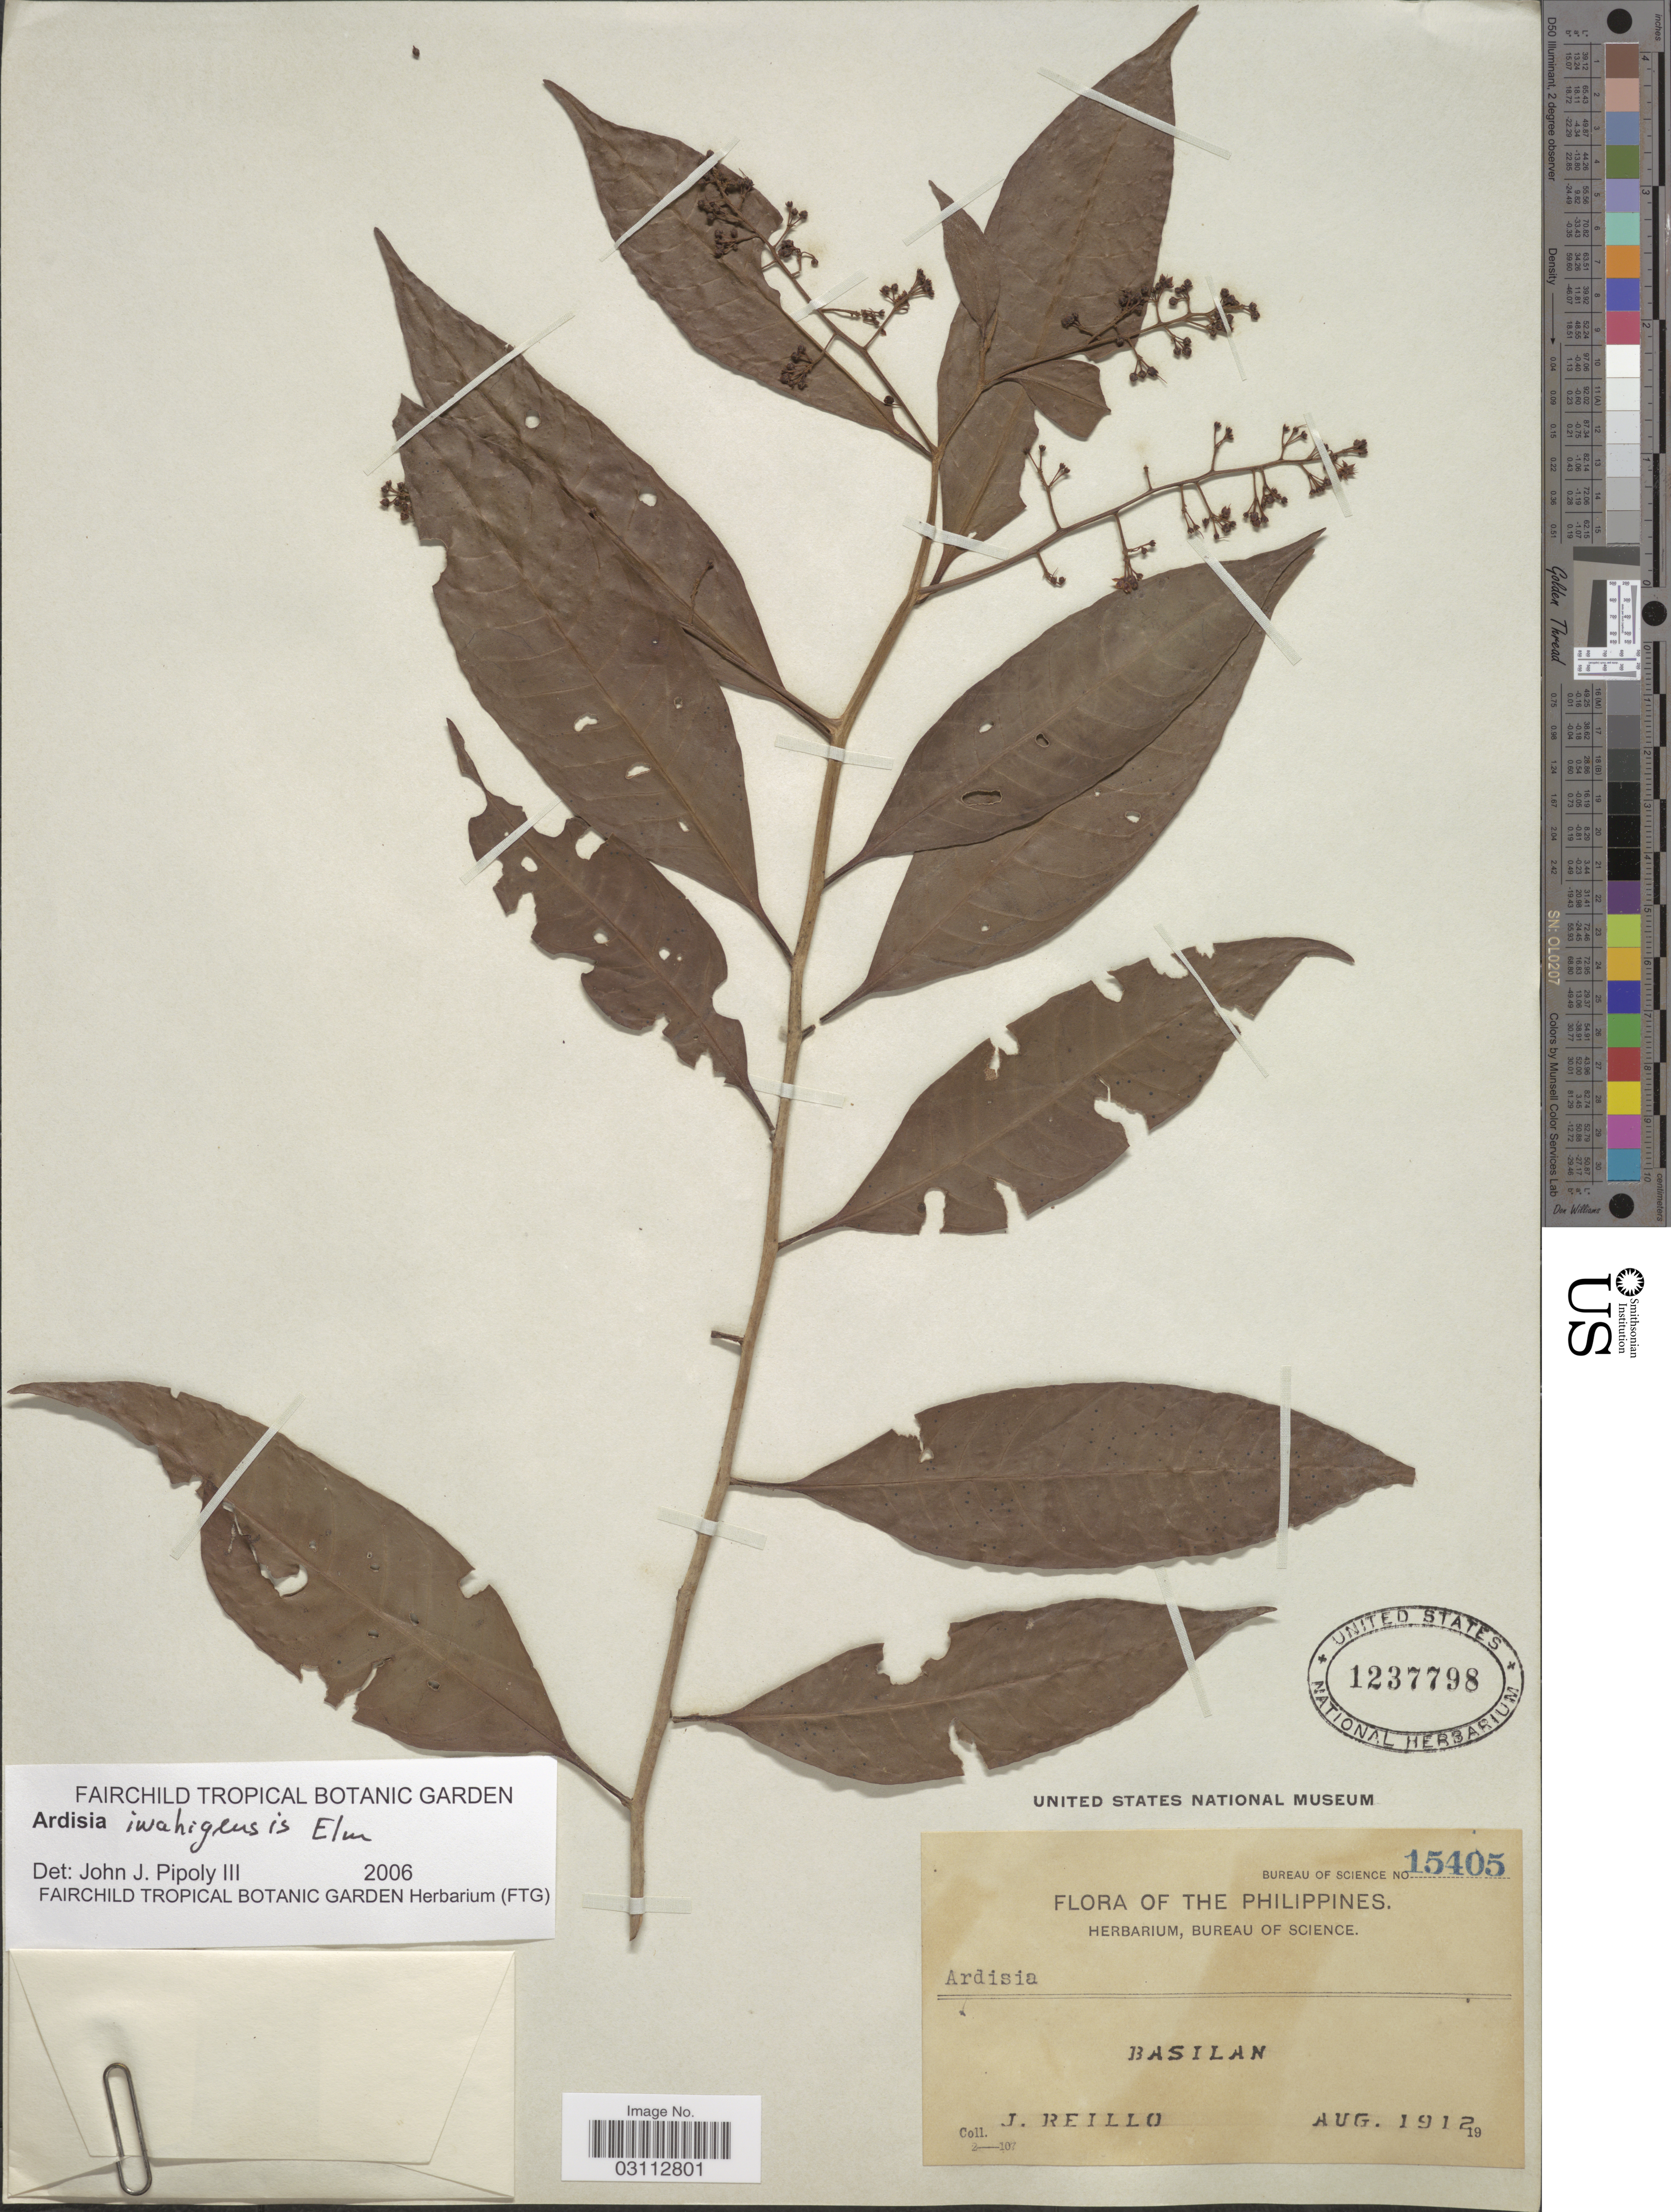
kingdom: Plantae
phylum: Tracheophyta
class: Magnoliopsida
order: Ericales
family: Primulaceae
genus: Ardisia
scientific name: Ardisia iwahigensis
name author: Elmer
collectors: J. Reillo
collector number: Bureau of Science 15405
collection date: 1912-08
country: Philippines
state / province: Muslim Mindanao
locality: Basilan.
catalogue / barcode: US 1237798